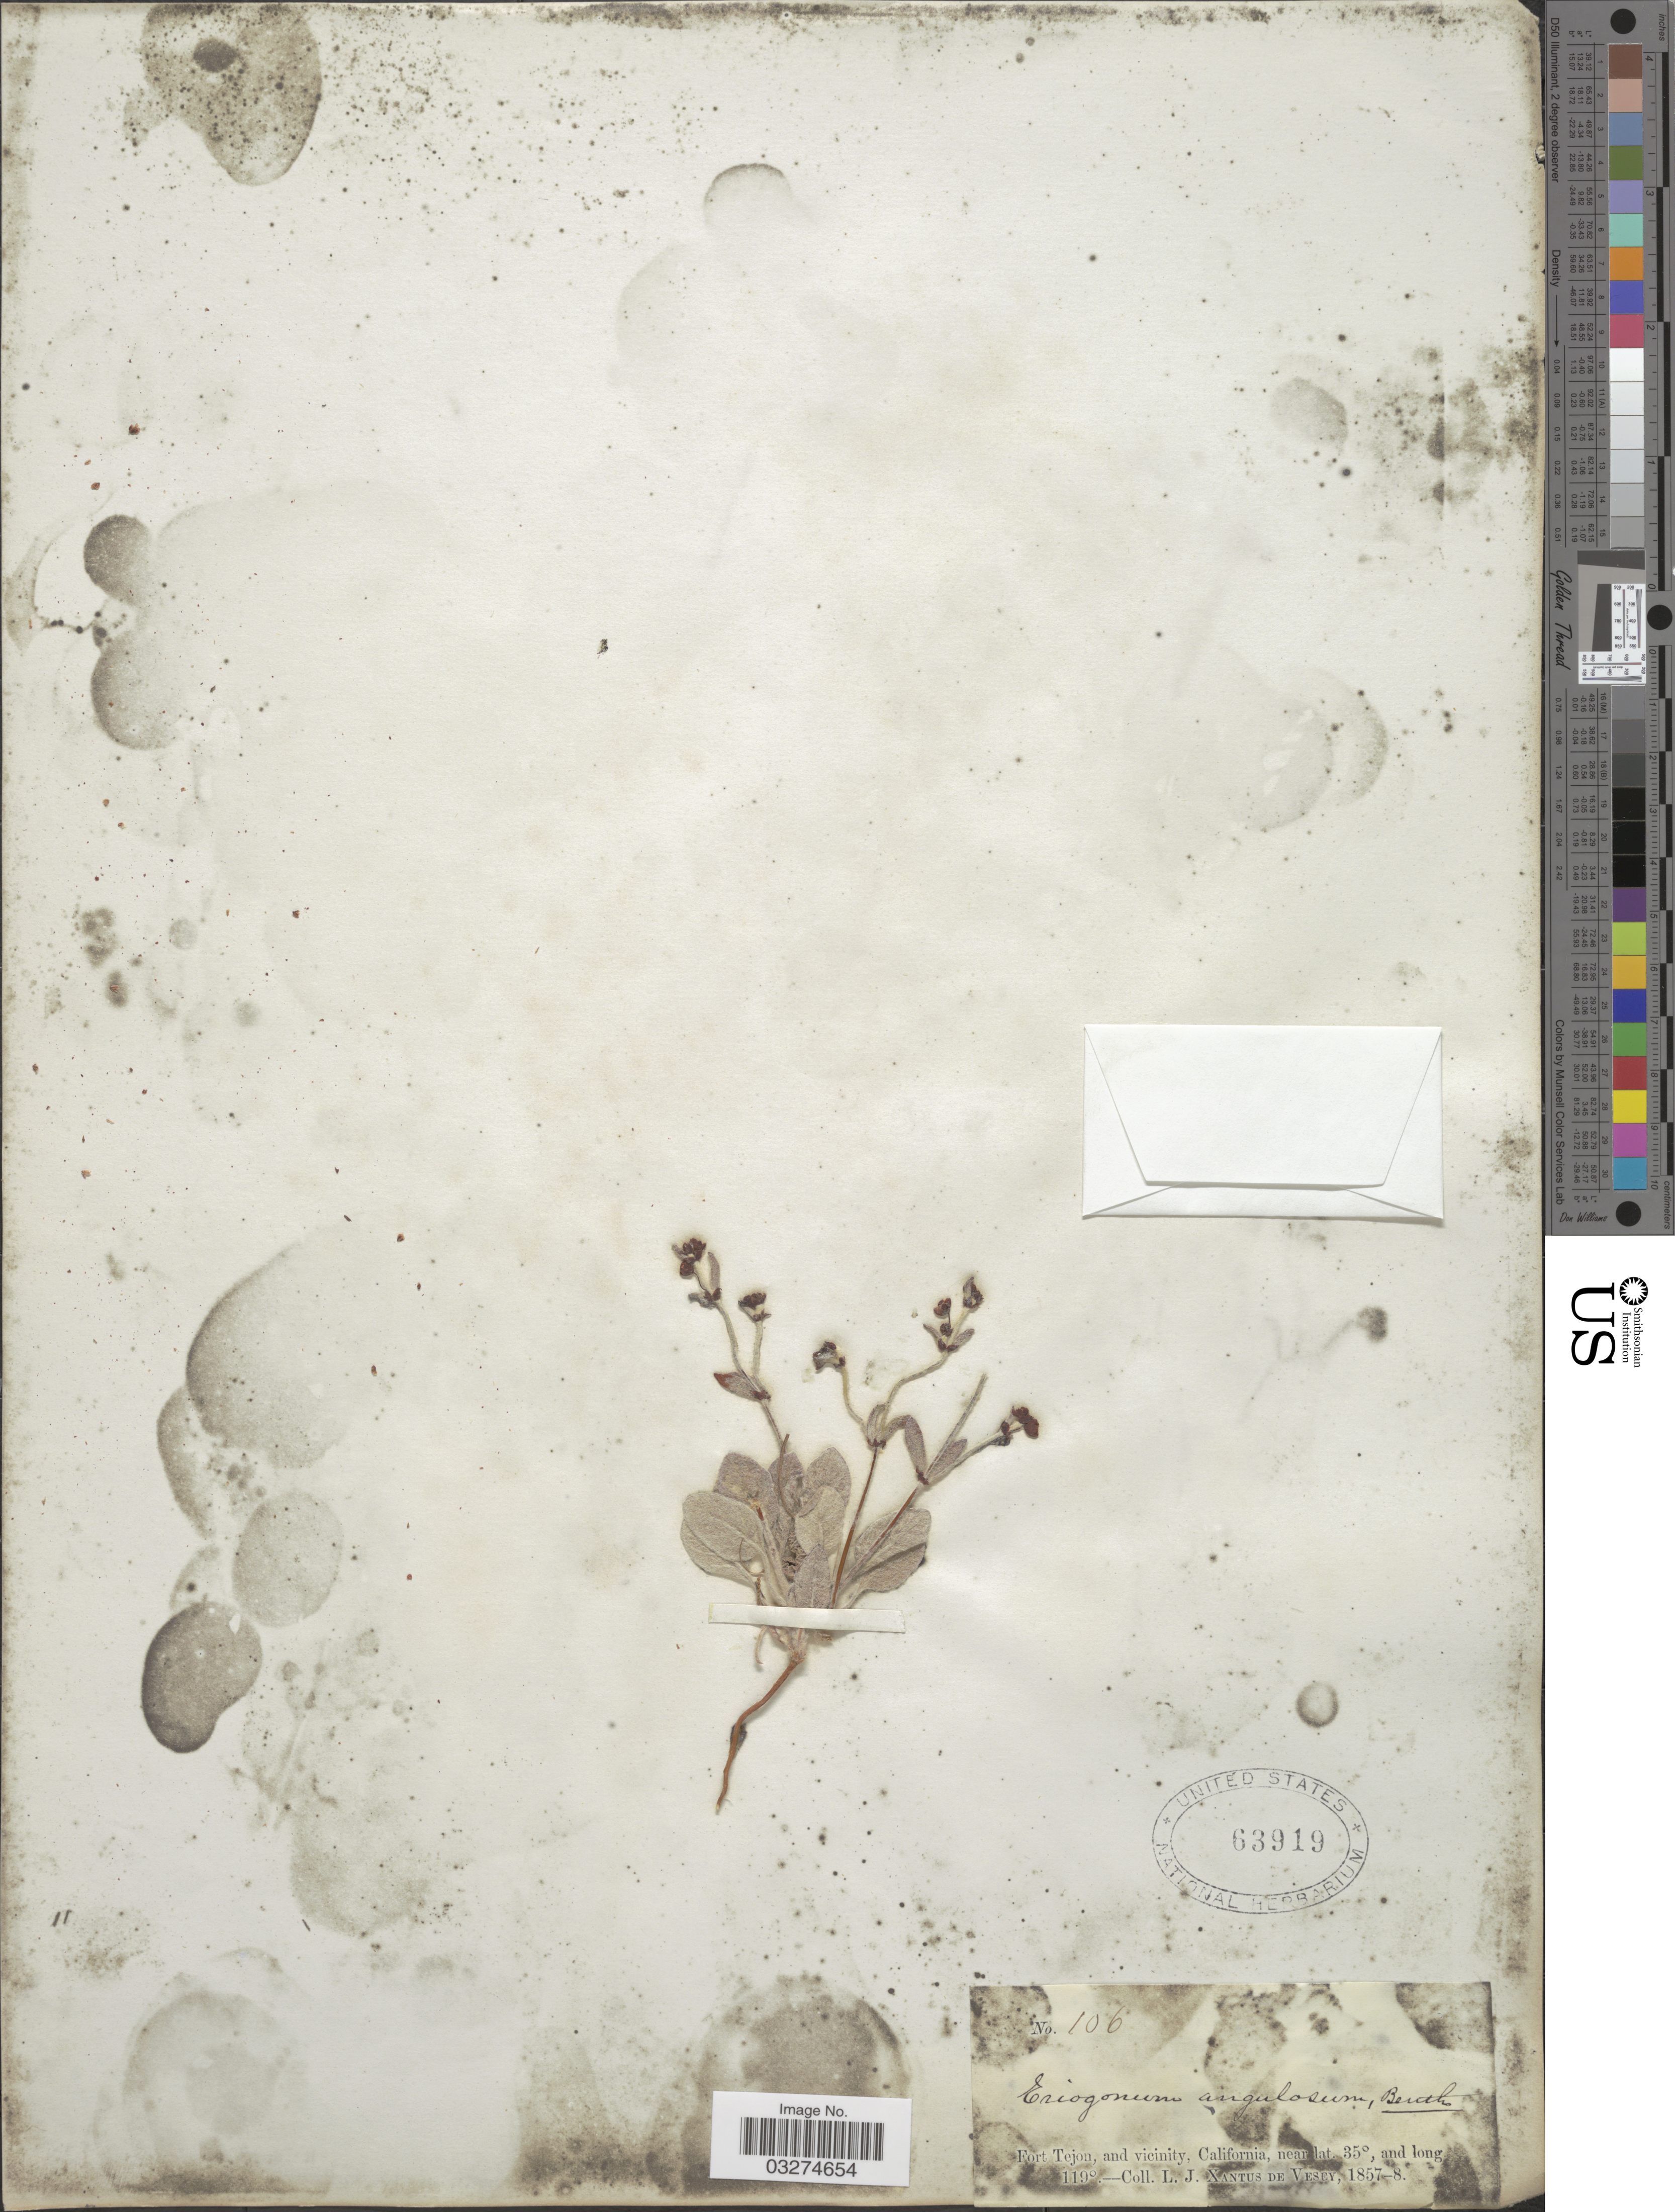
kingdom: Plantae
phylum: Tracheophyta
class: Magnoliopsida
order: Caryophyllales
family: Polygonaceae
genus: Eriogonum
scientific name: Eriogonum angulosum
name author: Benth.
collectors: L. Xantus de Vesey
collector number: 106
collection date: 1857/1858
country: United States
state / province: California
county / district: Kern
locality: Fort Tejon, and vicinity.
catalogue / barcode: US 63919